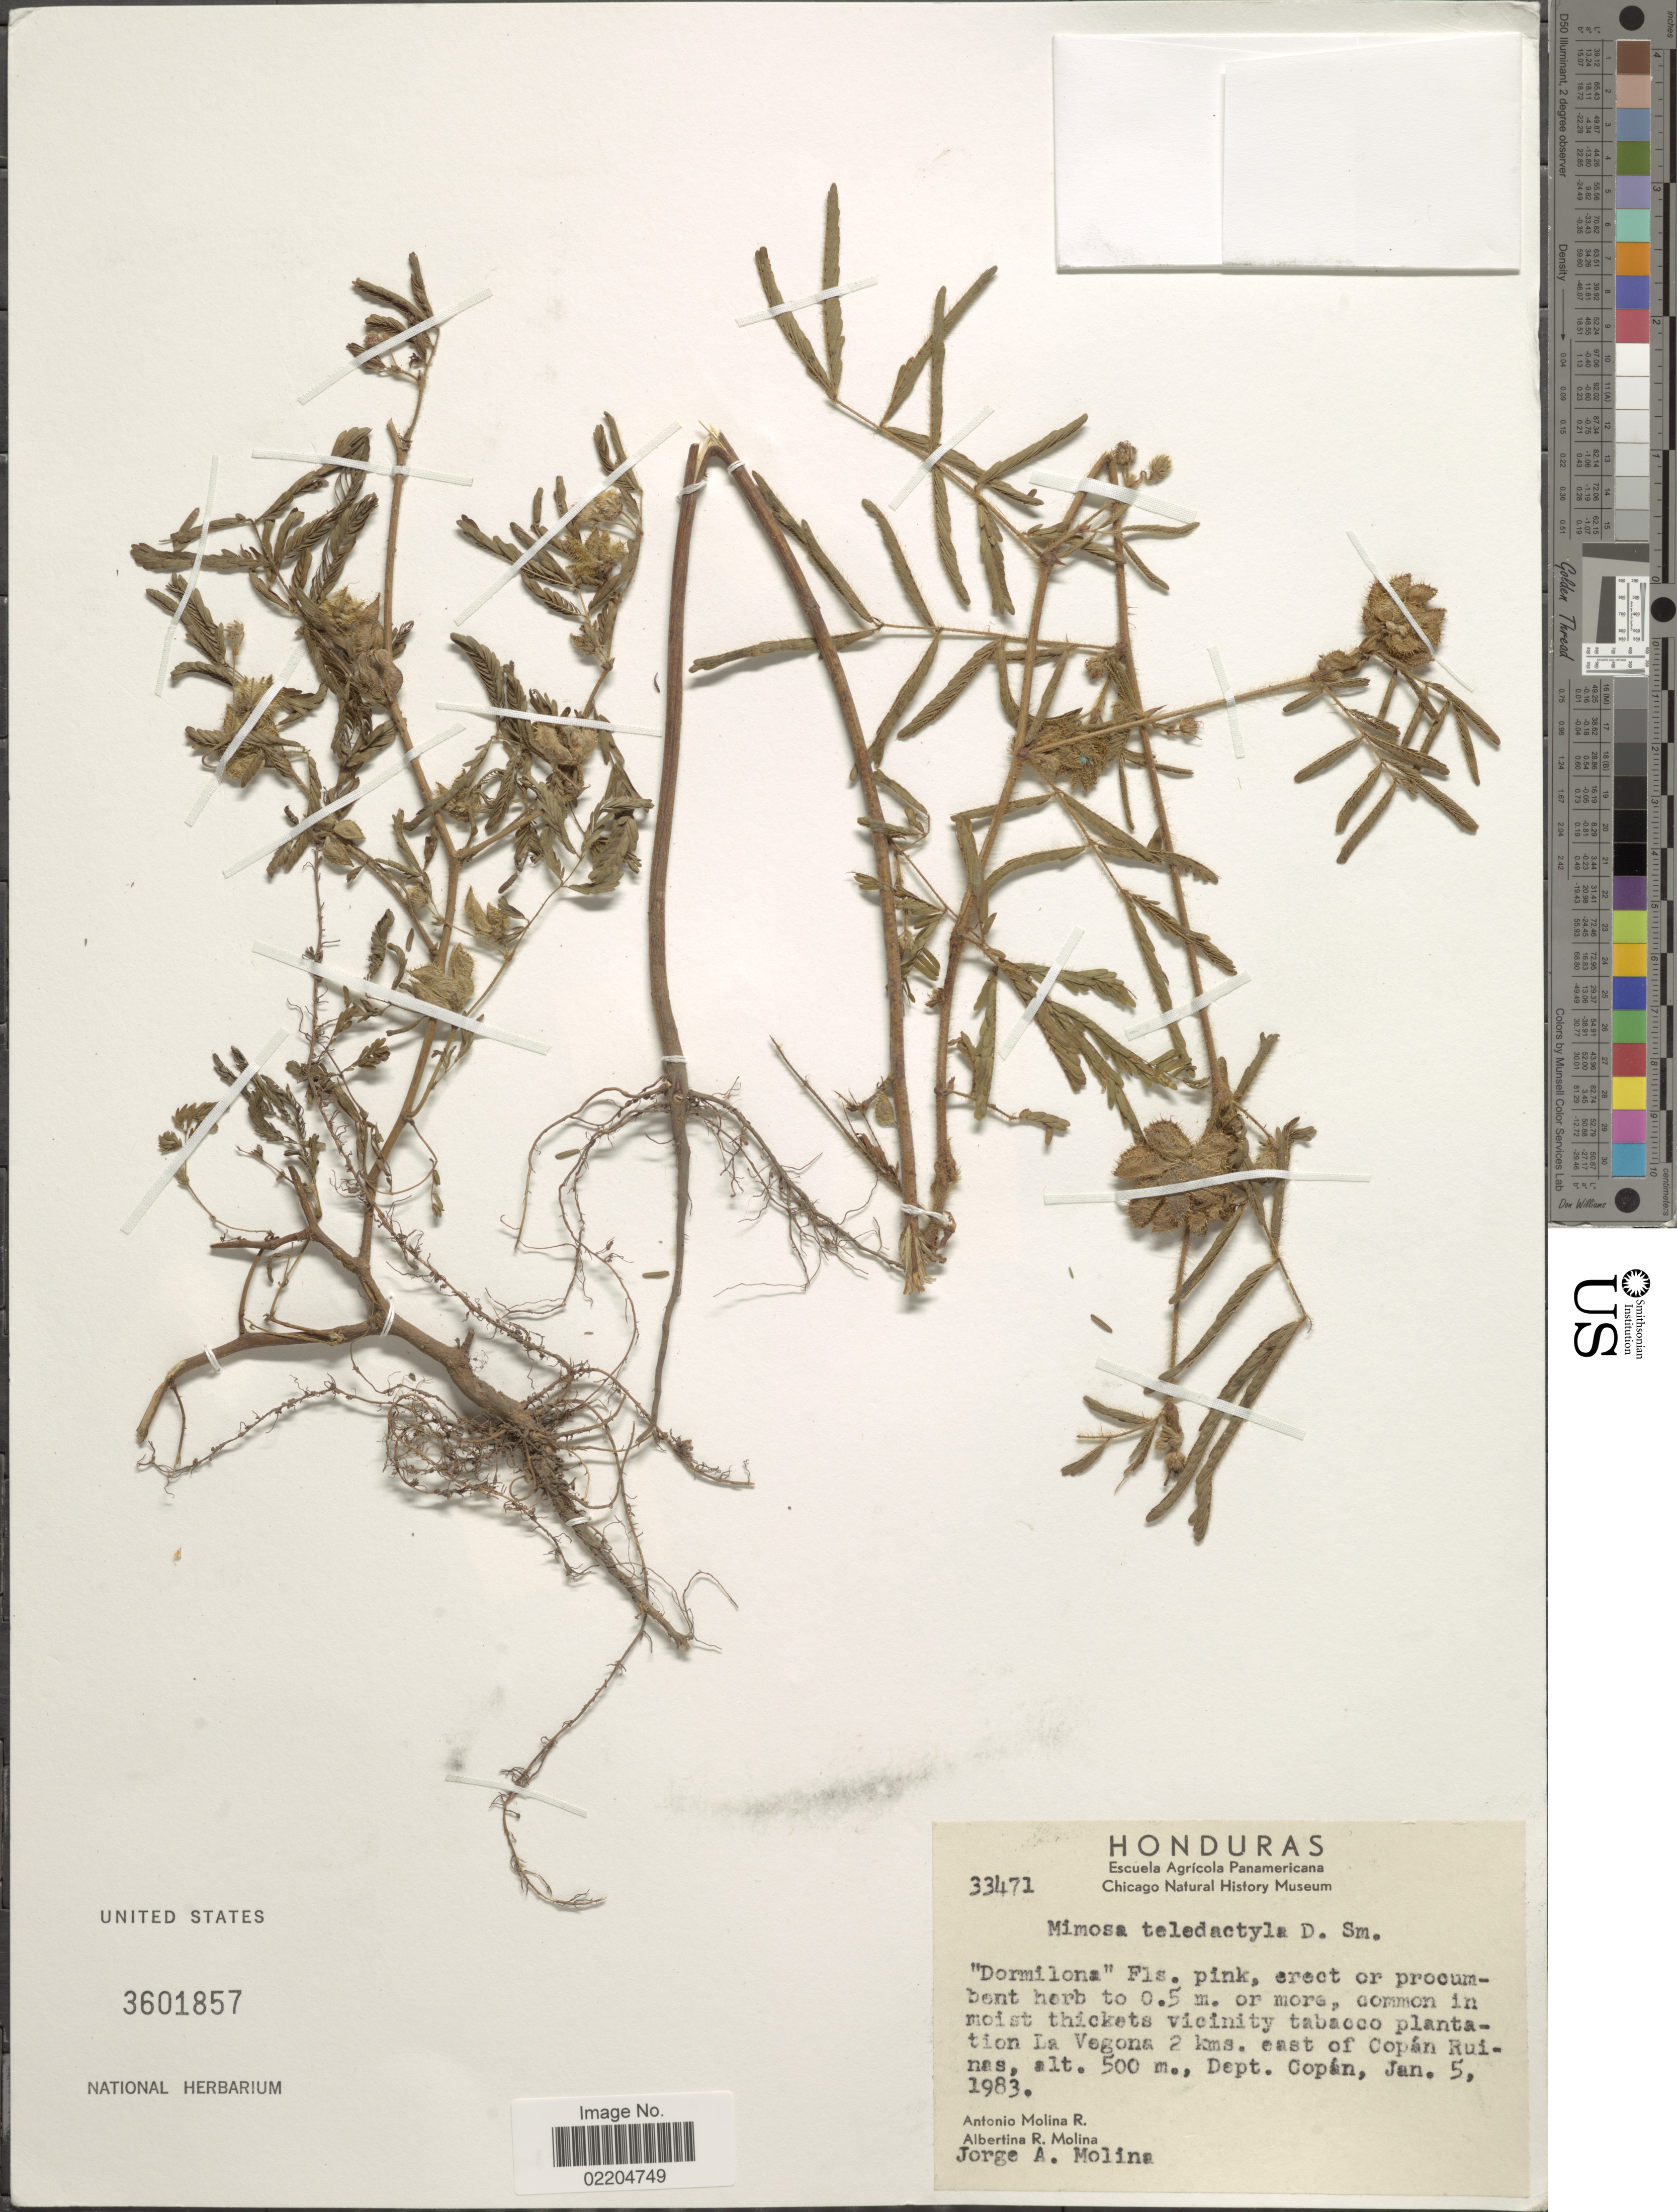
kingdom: Plantae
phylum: Tracheophyta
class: Magnoliopsida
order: Fabales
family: Fabaceae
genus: Mimosa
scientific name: Mimosa teledactyla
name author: Donn. Sm.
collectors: A. Molina R., A. R. Molina & J. A. Molina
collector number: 33471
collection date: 1983-01-05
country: Honduras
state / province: Copán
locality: In moist thickets vicinity tabacco plantation La Vegona 2 kms. east of Copan Ruinas.Dept. Copan.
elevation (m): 500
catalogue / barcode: US 3601857